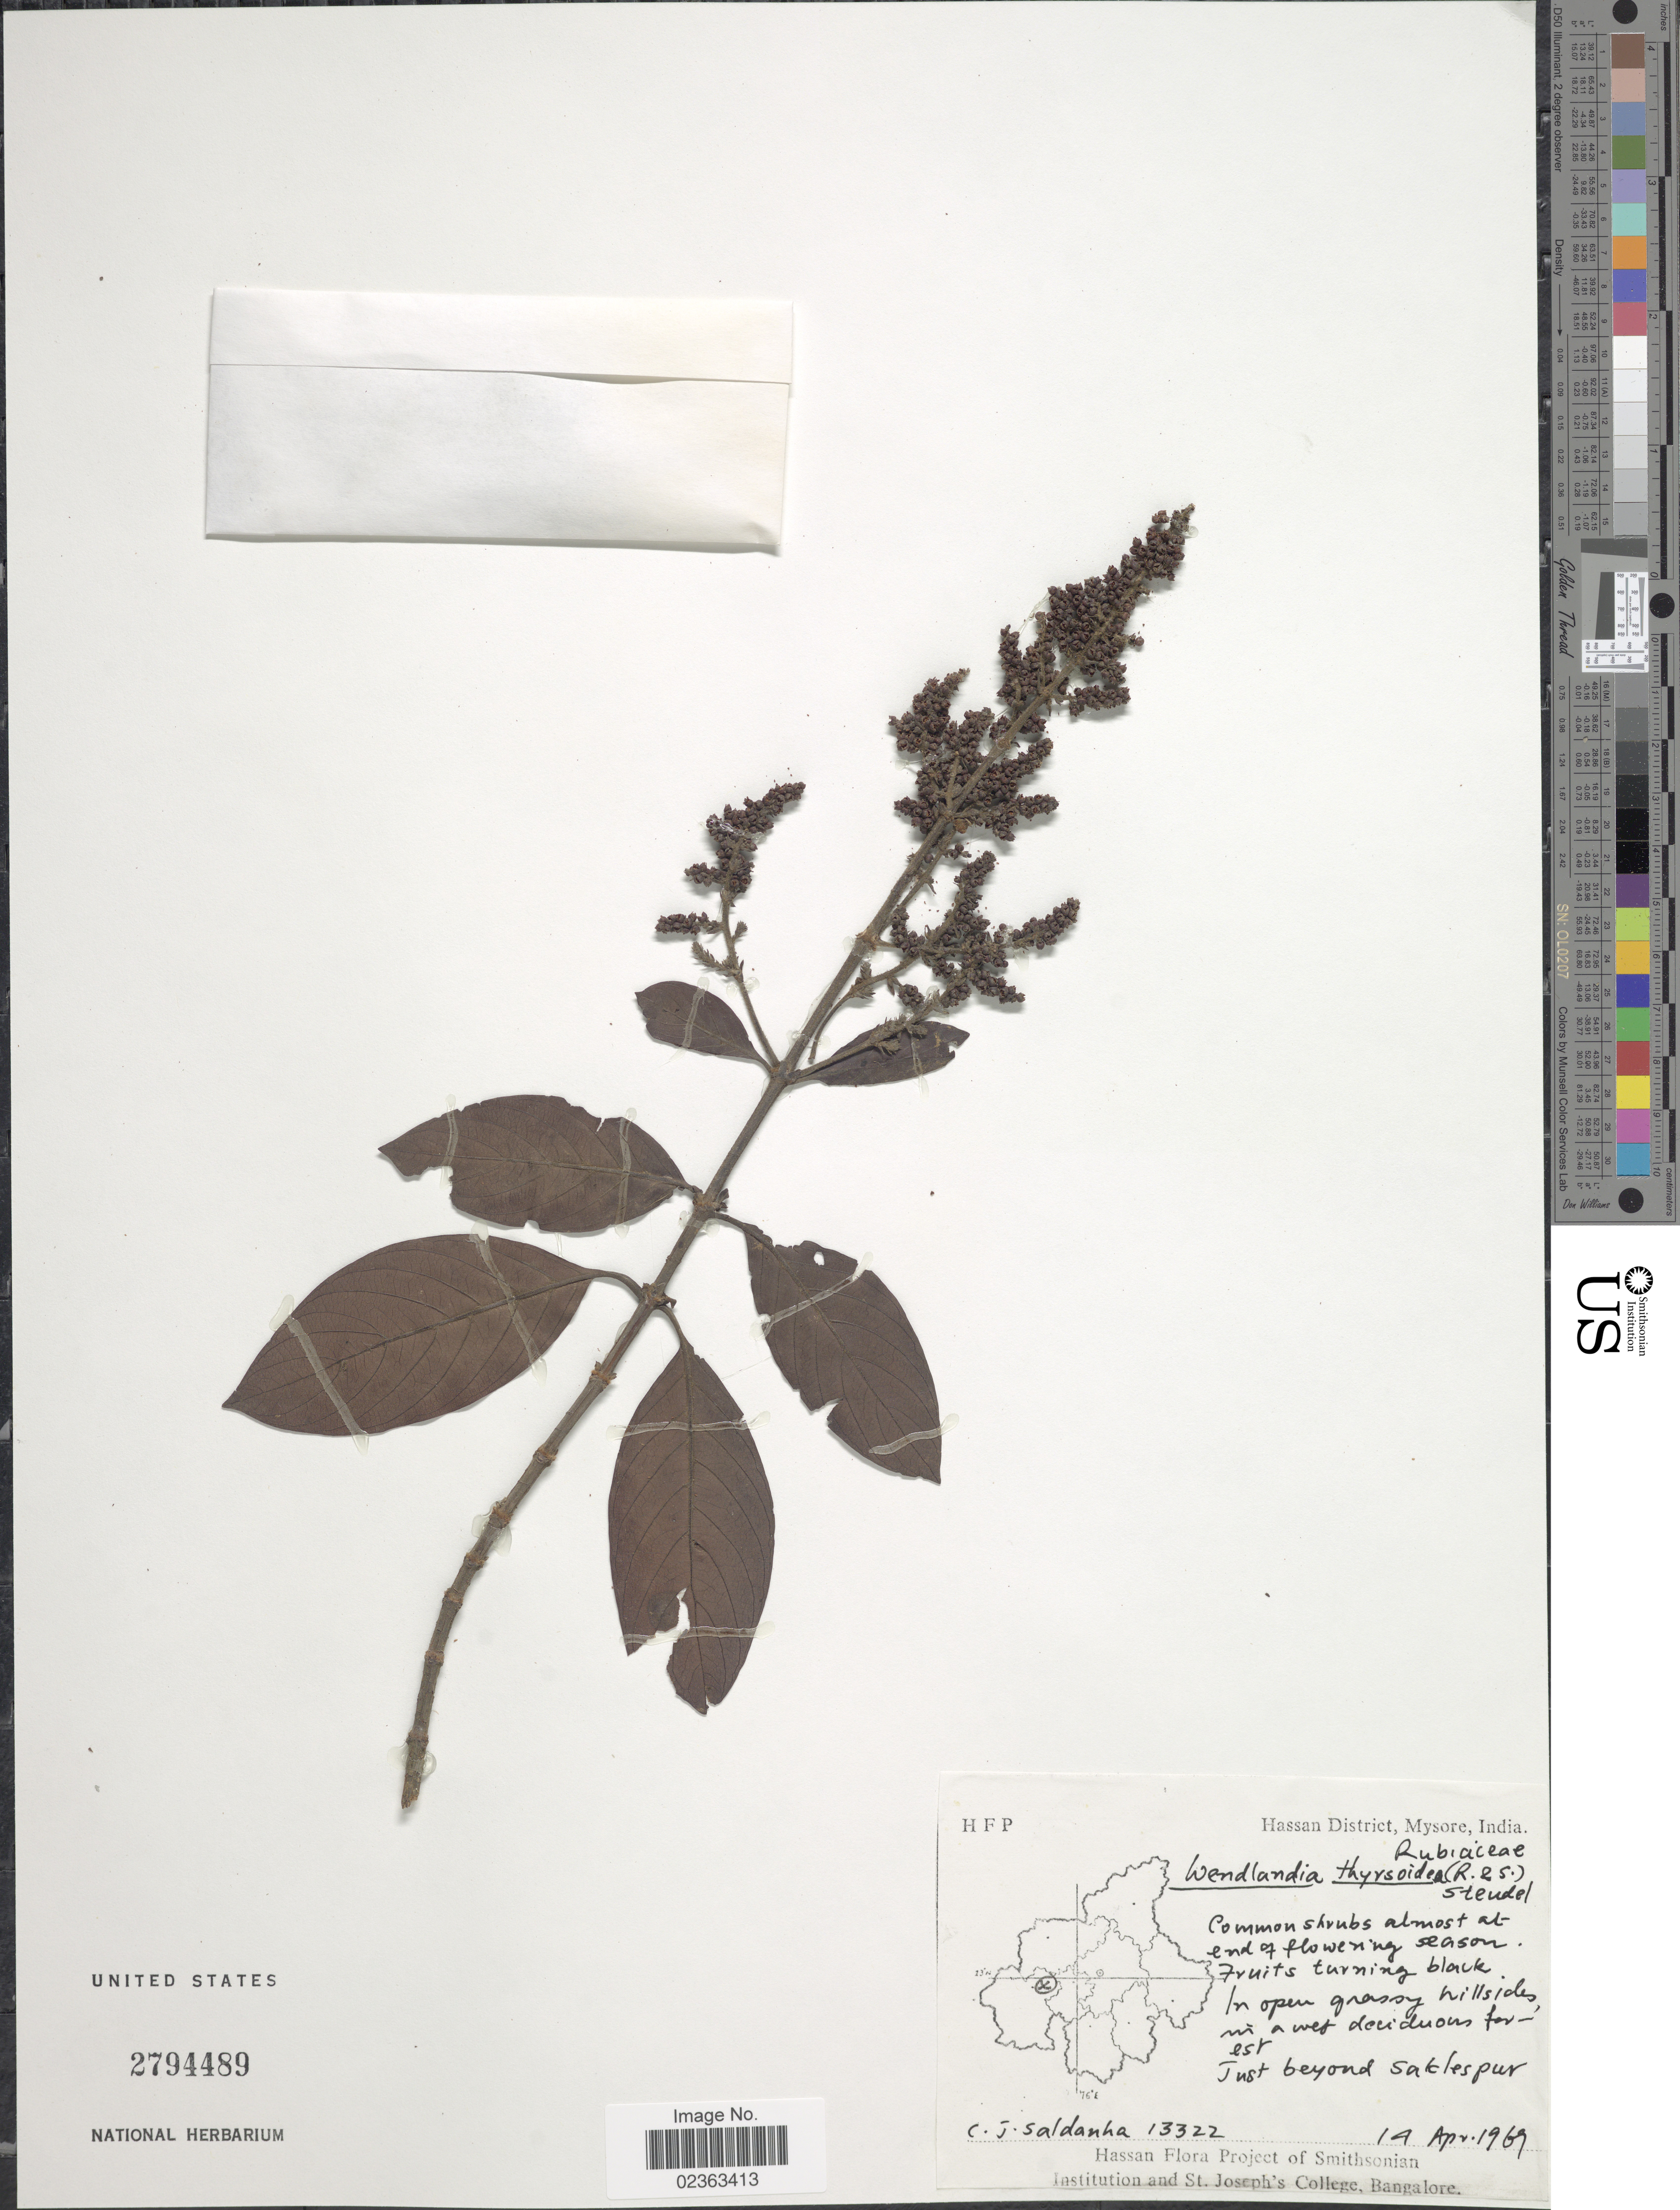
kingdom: Plantae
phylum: Tracheophyta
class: Magnoliopsida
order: Gentianales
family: Rubiaceae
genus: Wendlandia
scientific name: Wendlandia thyrsoidea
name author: (Roth) Steud.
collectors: C. J. Saldanha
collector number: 13322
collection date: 1969-04-14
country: India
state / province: Karnataka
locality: Hassan District, Mysore, in open grassy hillsides, just beyond Saklespur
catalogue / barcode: US 2794489